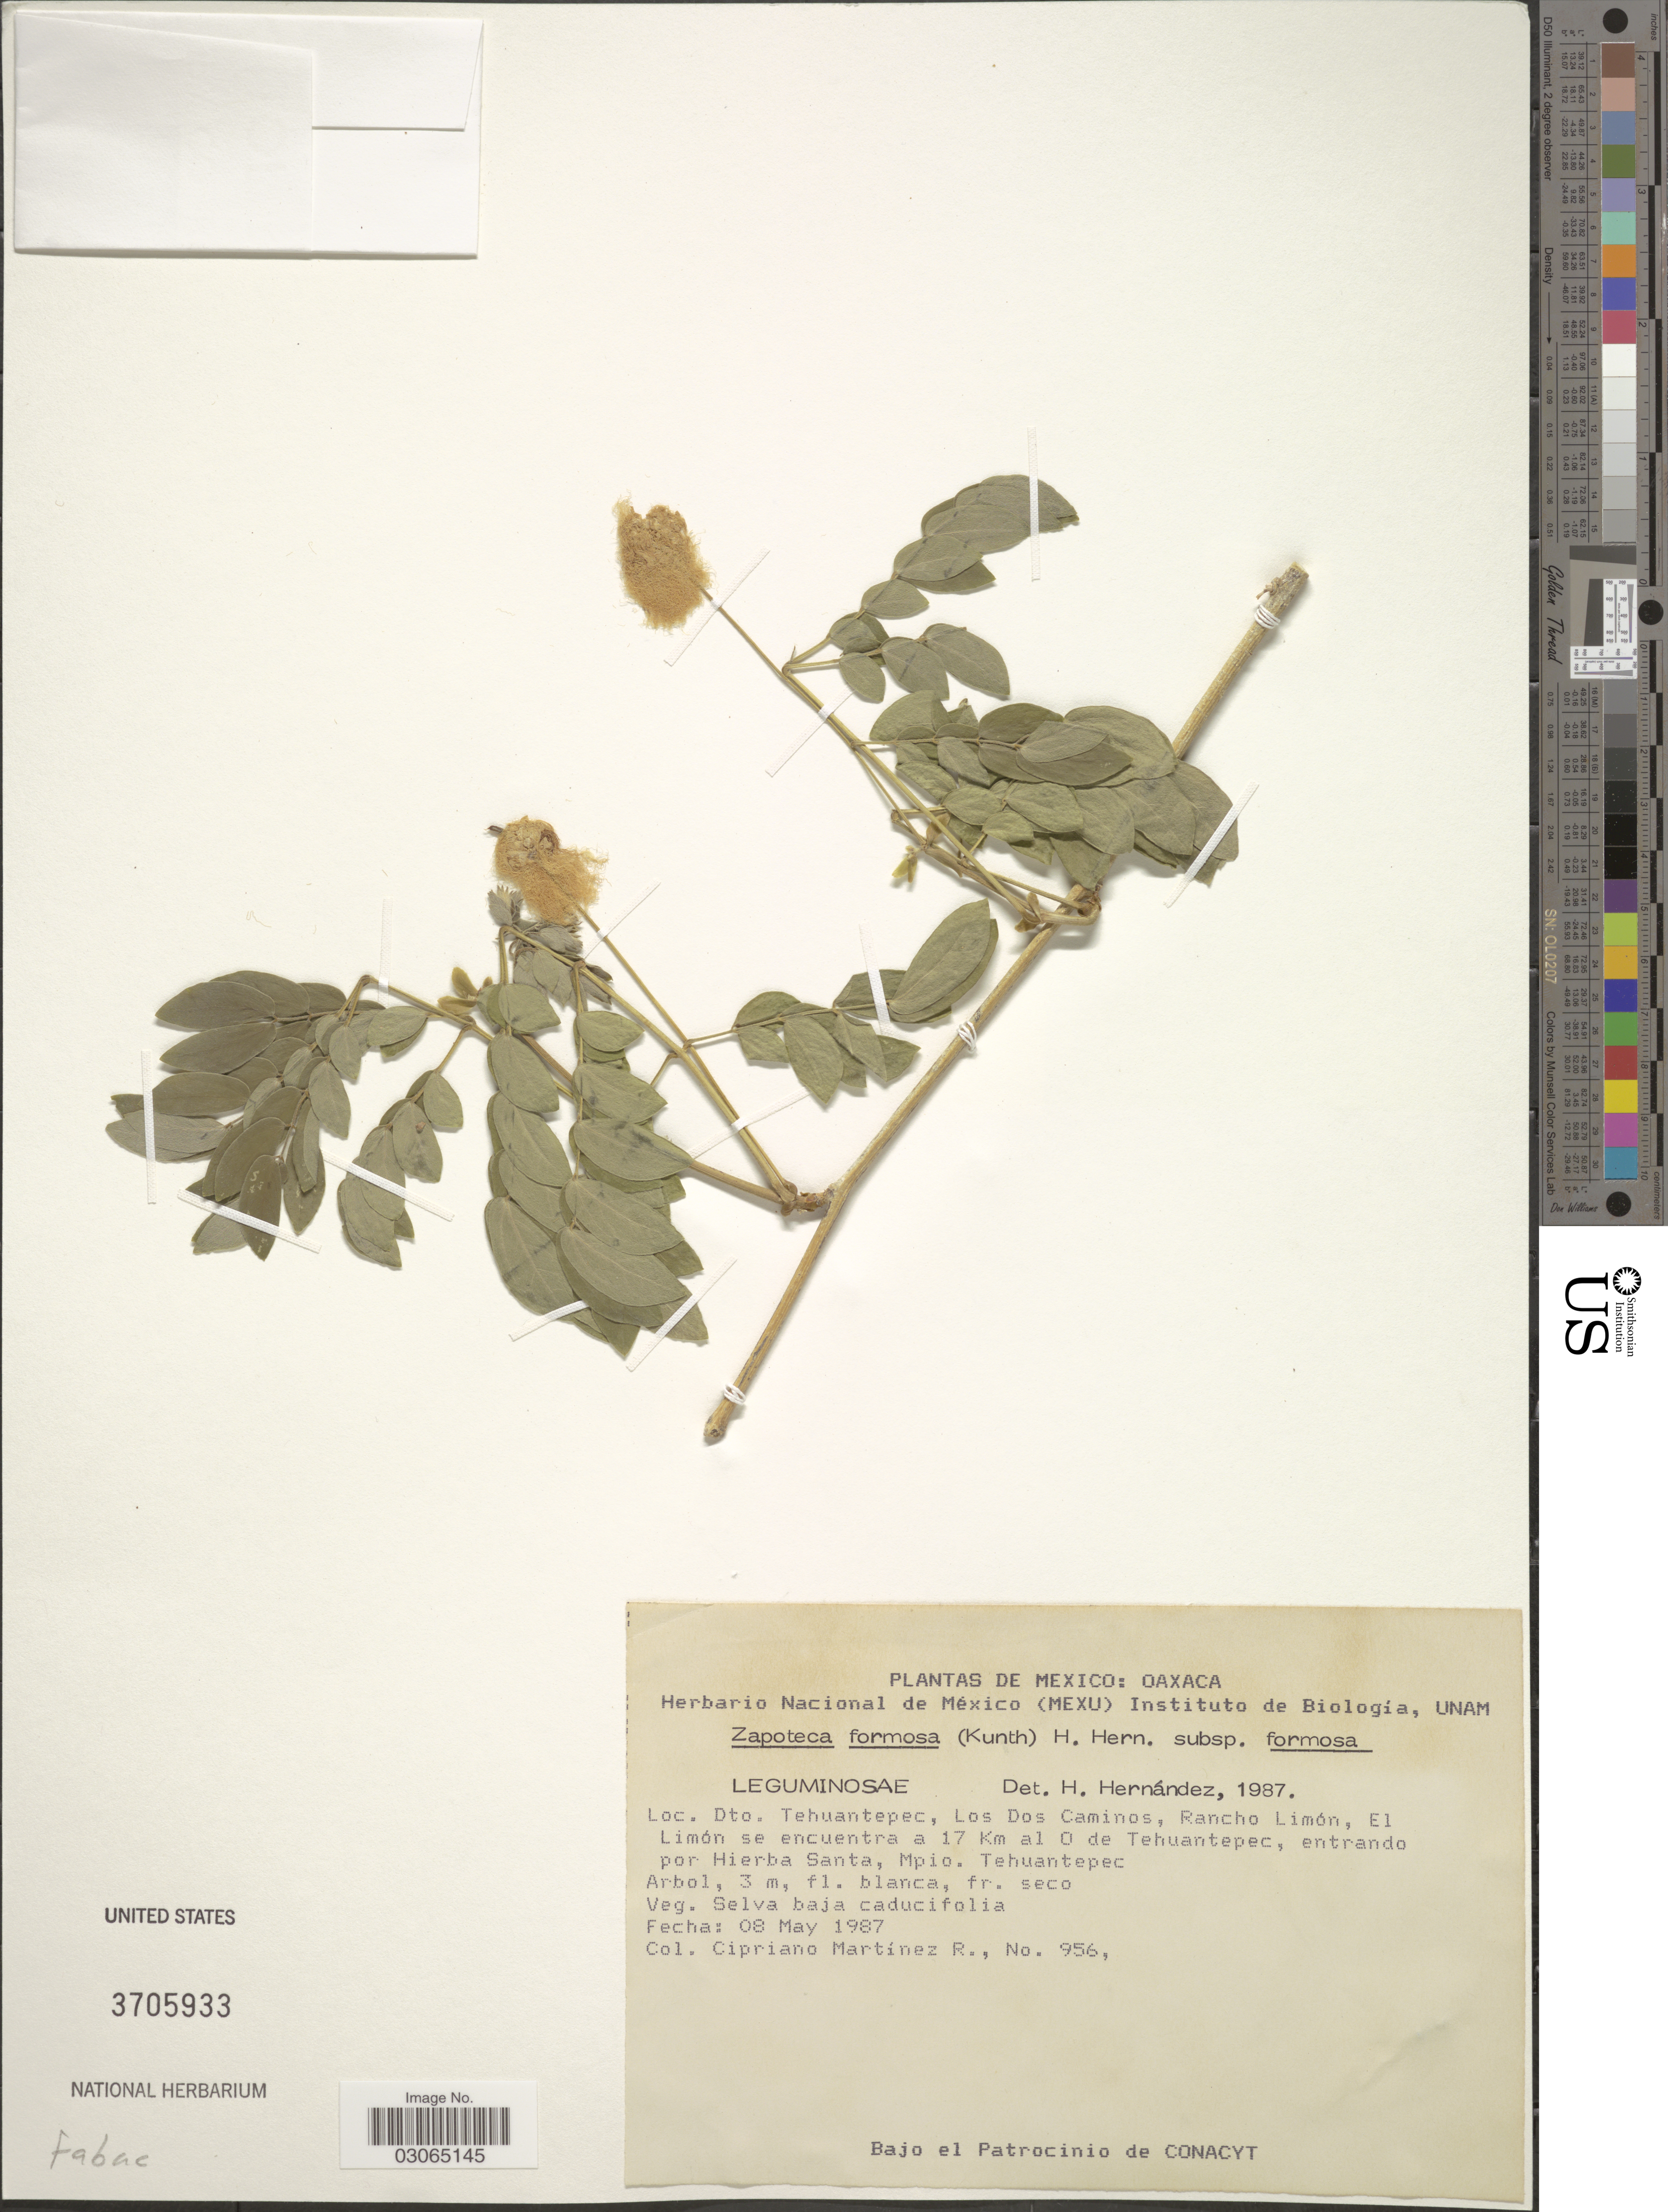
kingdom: Plantae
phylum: Tracheophyta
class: Magnoliopsida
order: Fabales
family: Fabaceae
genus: Zapoteca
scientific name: Zapoteca formosa subsp. formosa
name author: (Kunth) H.M. Hern.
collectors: C. Martínez R.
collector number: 956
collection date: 1987-05-08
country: Mexico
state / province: Oaxaca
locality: Dto. Tehuantepec, Los Dos Caminos, Rancho Limón, El Limón se encuentra a 17 Km al O de Tehuantepec, entrando por Hierba Santa, Mpio. Tehuantepec.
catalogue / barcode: US 3705933